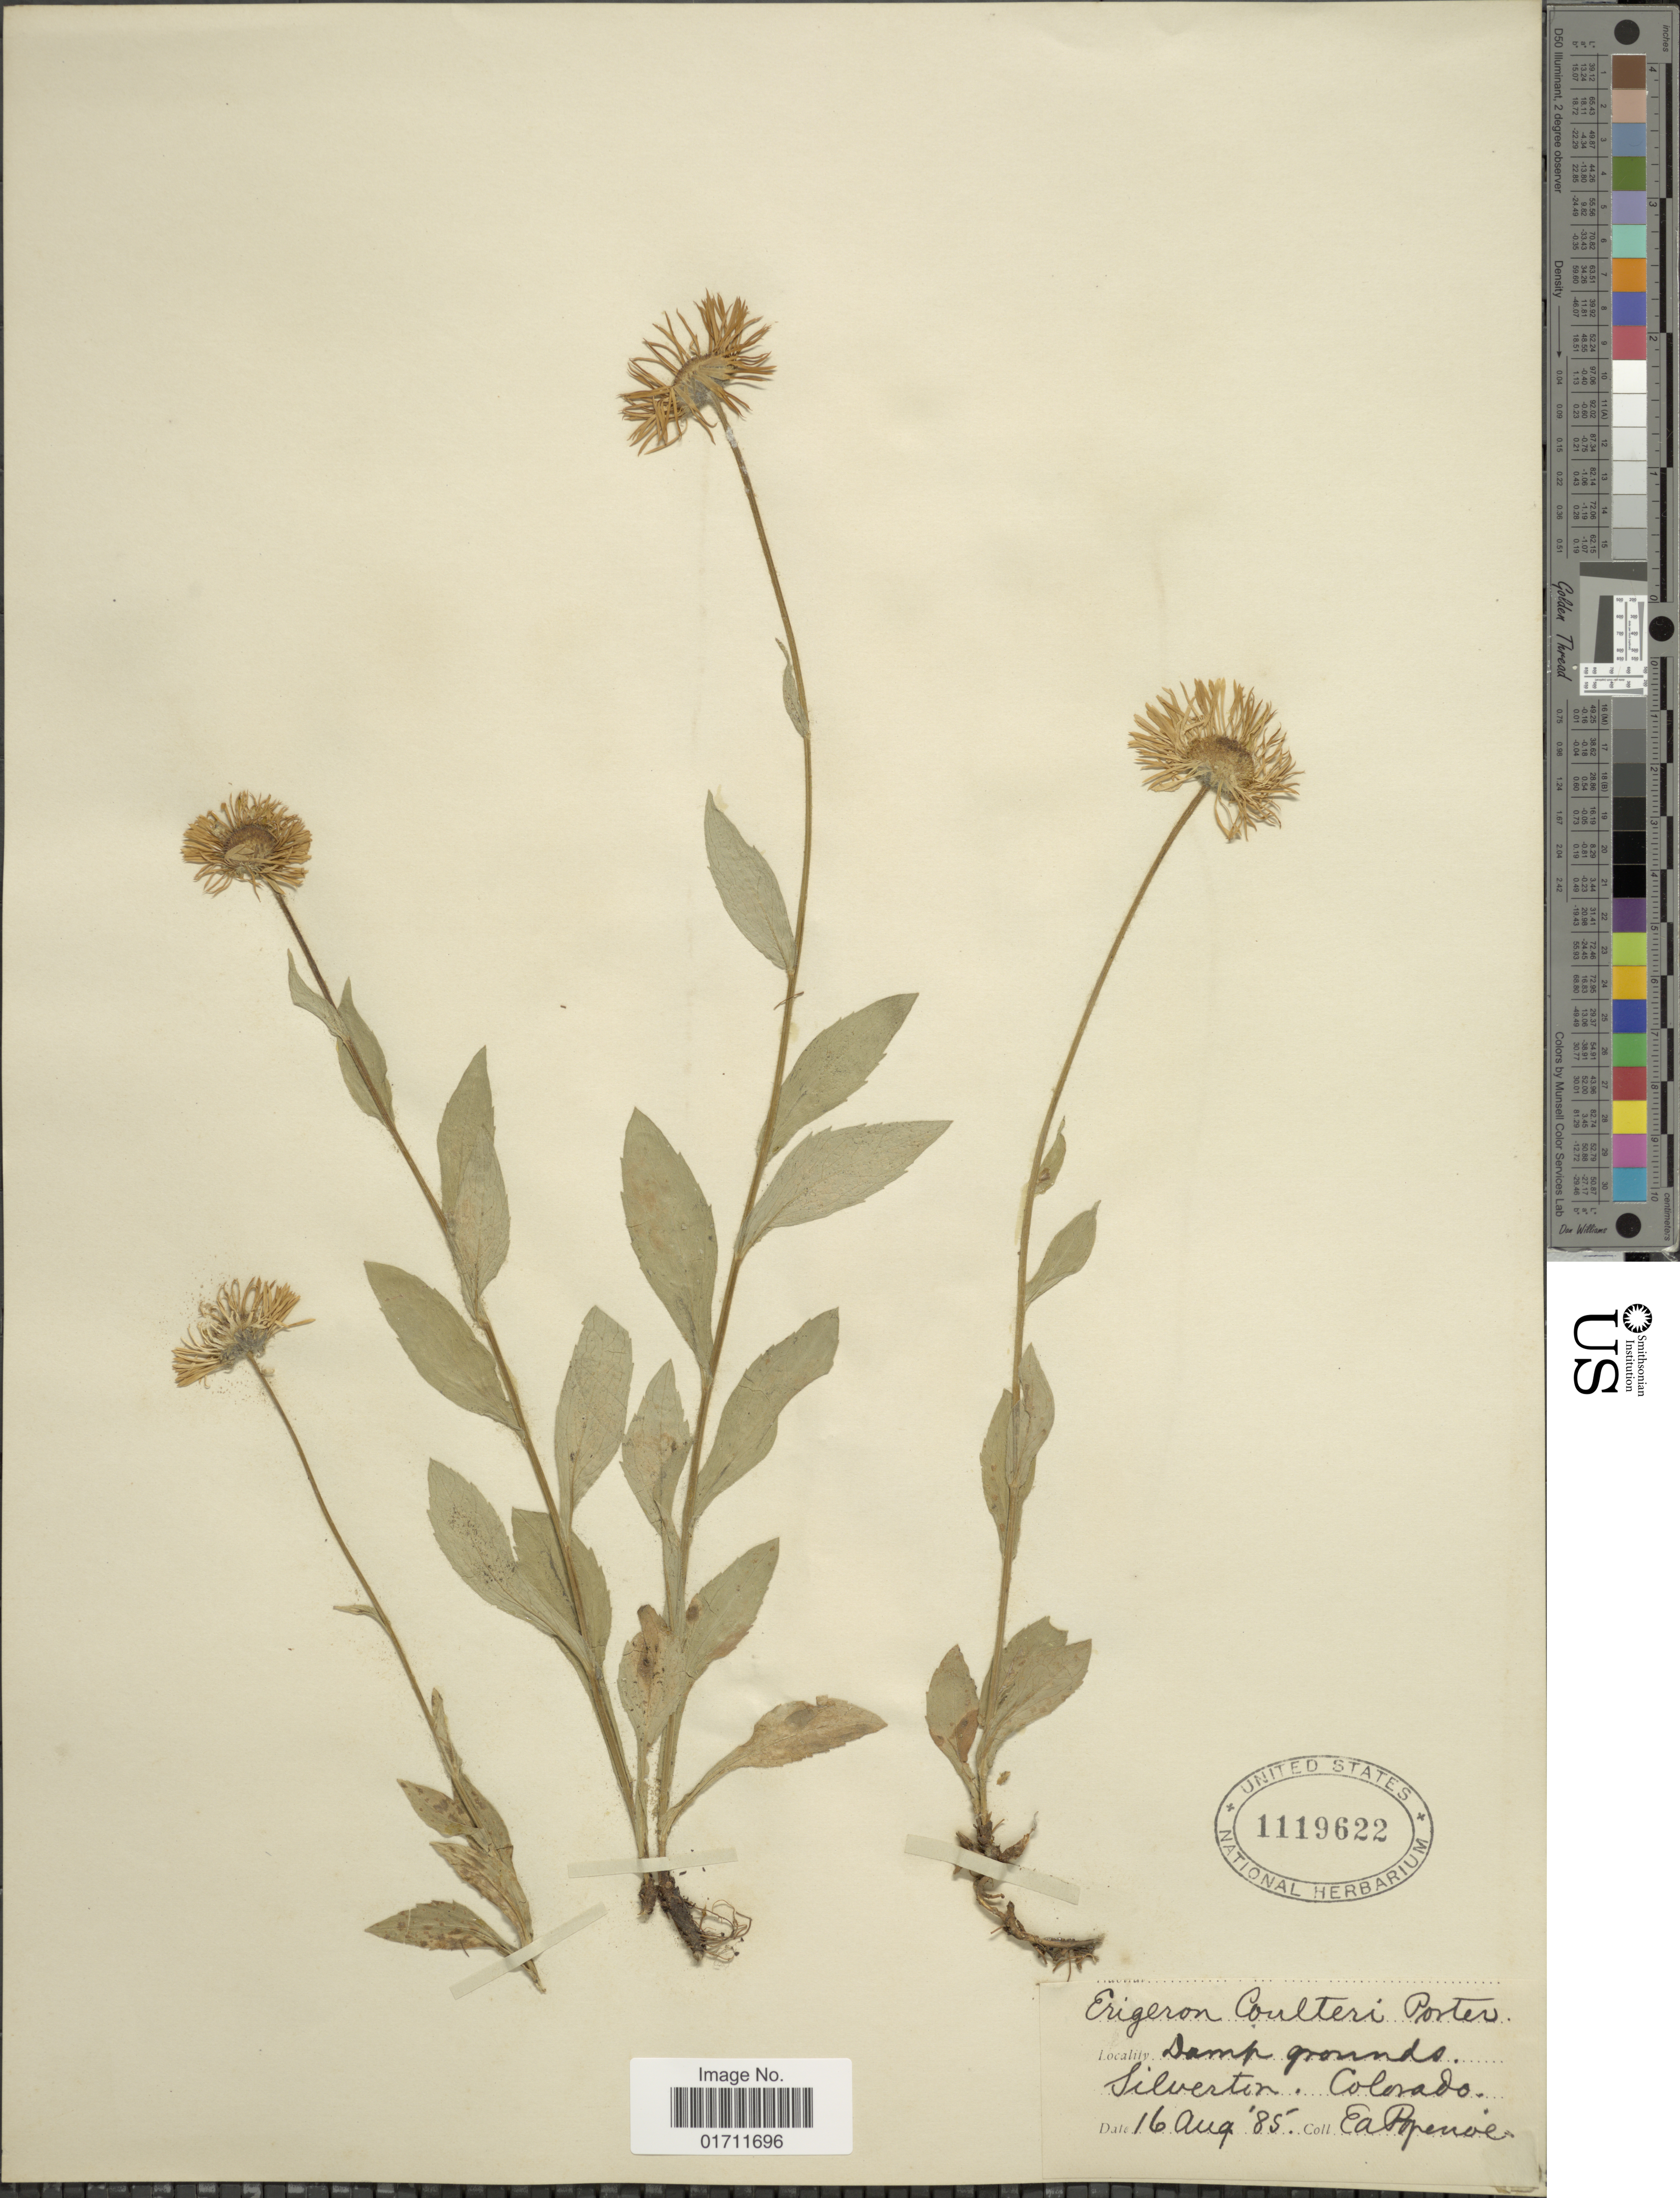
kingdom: Plantae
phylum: Tracheophyta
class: Magnoliopsida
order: Asterales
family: Asteraceae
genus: Erigeron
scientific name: Erigeron coulteri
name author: Porter in Porter & J.M. Coult.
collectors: E. A. Popenoe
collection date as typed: Transcribed d/m/y: 16/8/85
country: United States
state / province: Colorado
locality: Damp grounds. Silverton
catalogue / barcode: US 1119622